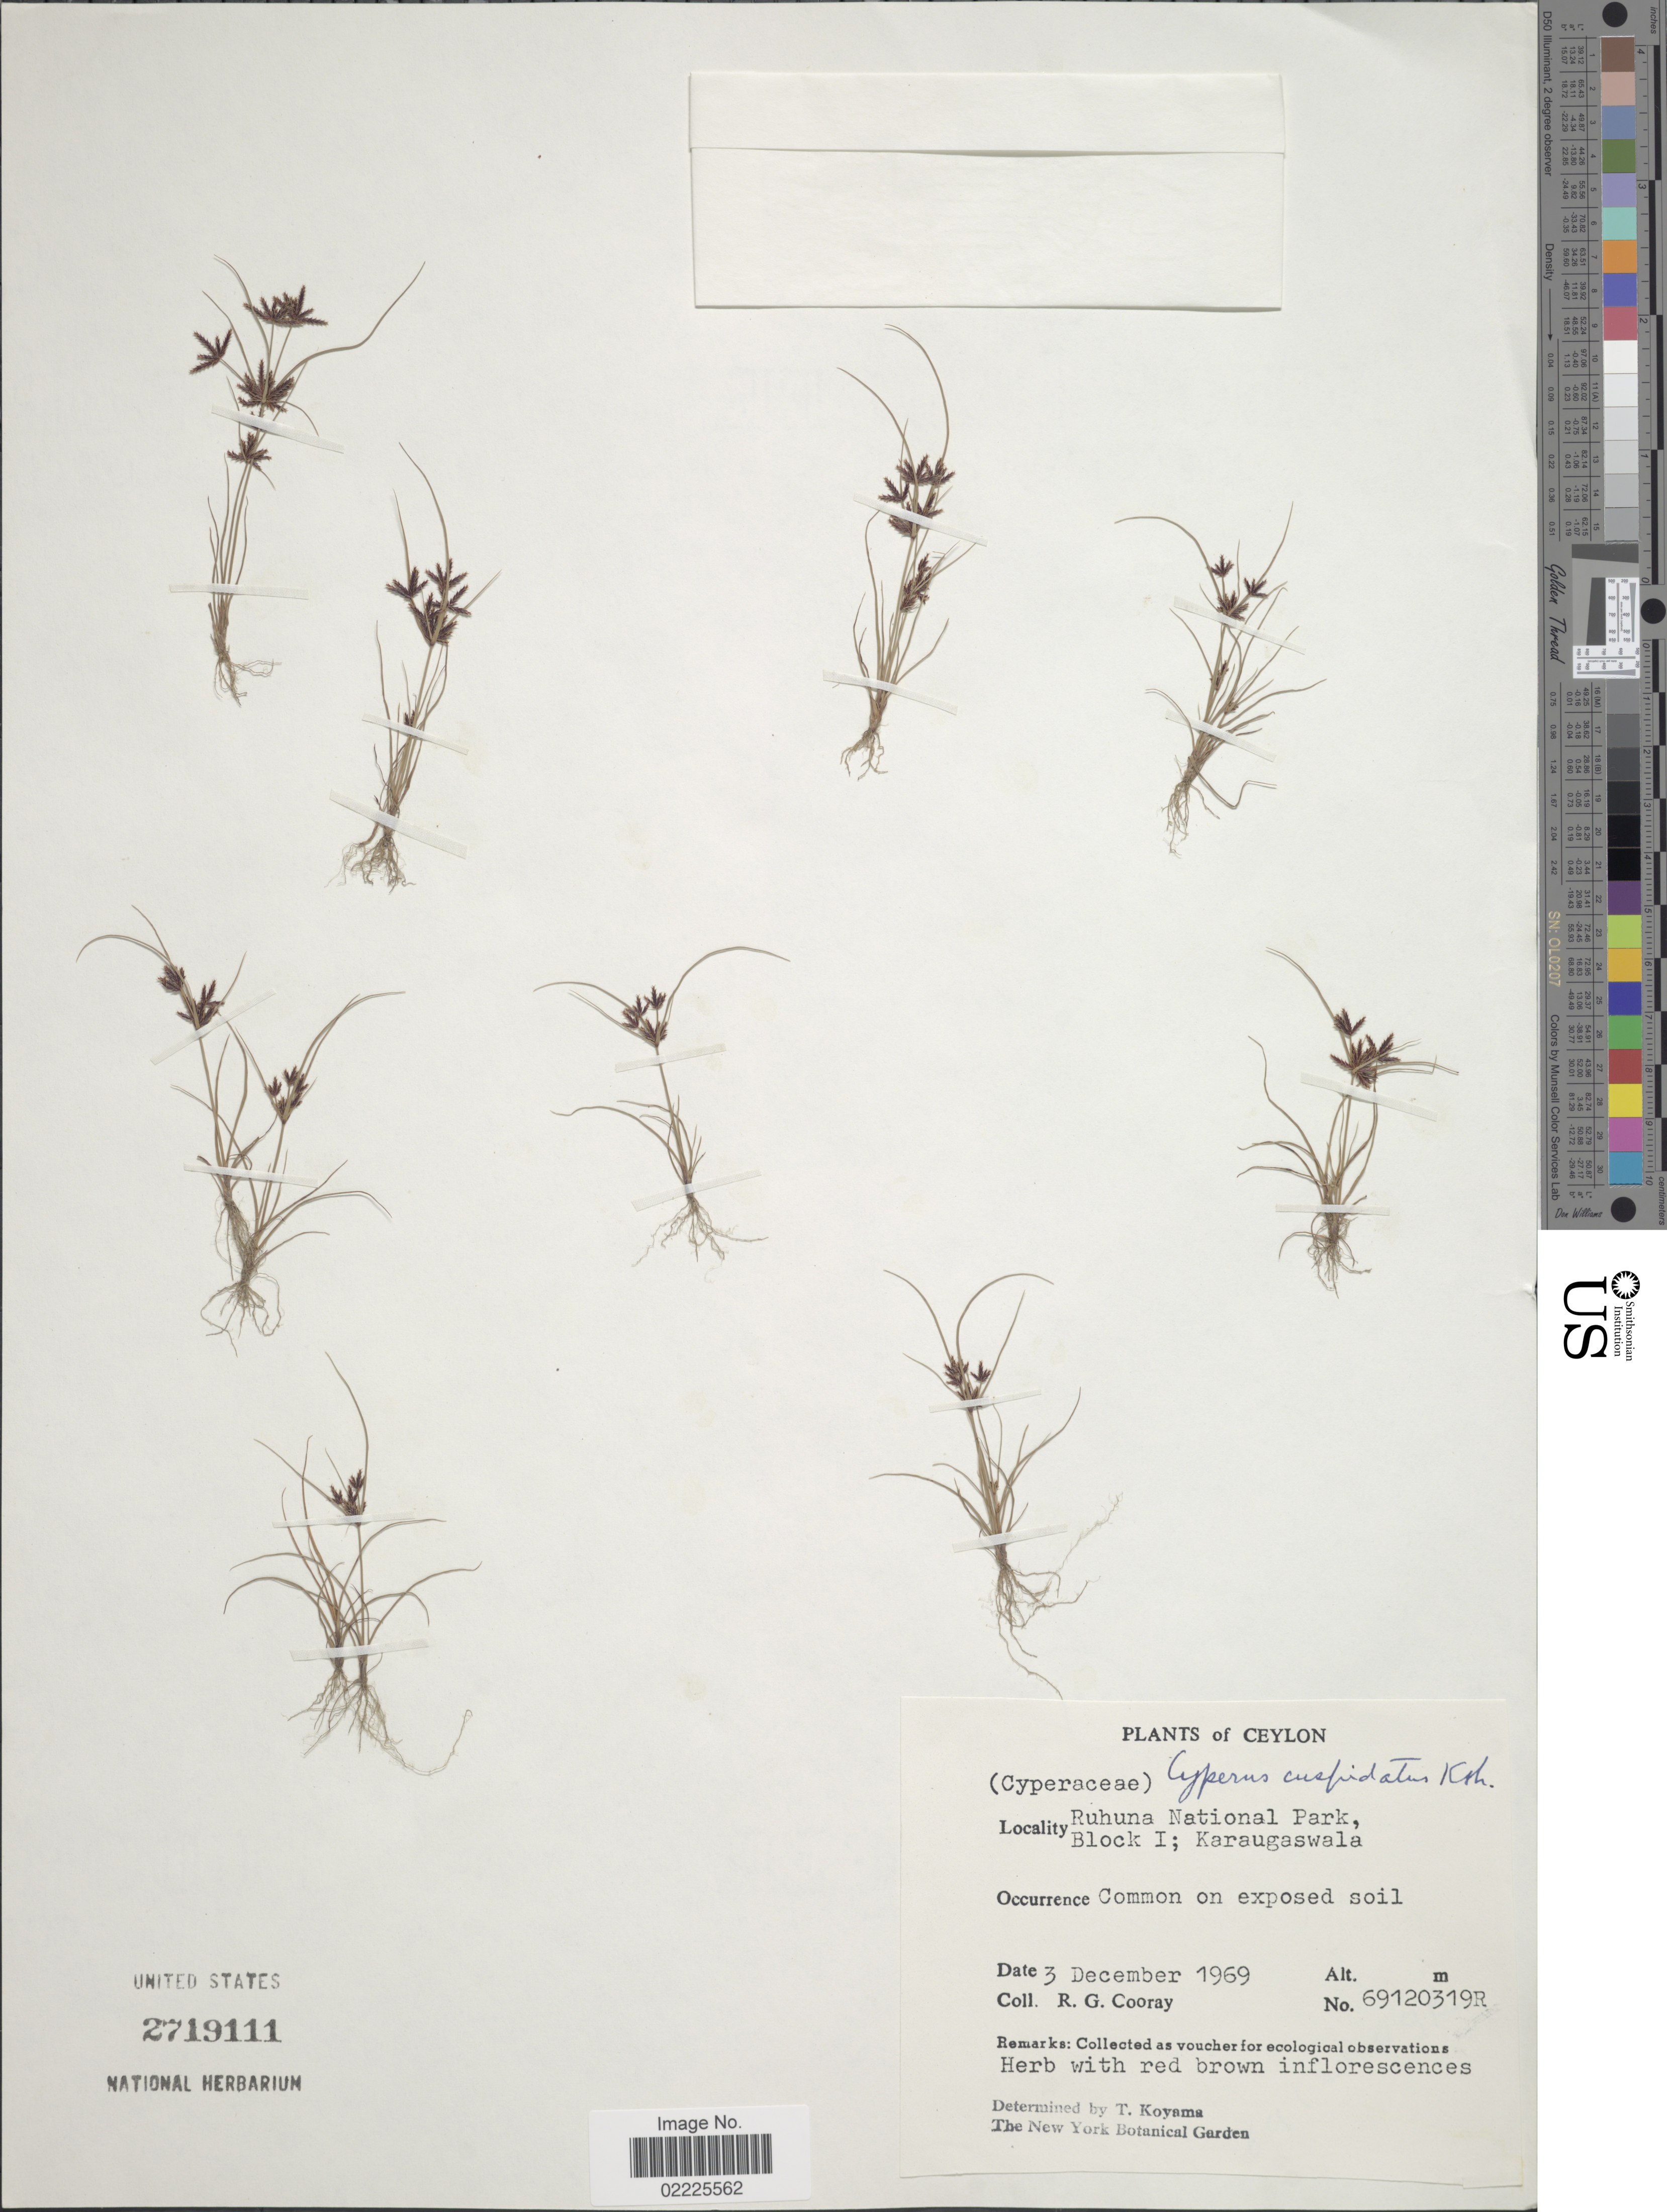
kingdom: Plantae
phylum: Tracheophyta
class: Liliopsida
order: Poales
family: Cyperaceae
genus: Cyperus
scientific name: Cyperus cuspidatus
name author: Kunth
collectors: R. Cooray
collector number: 69120319R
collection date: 1969-12-03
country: Sri Lanka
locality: Ceylon, Ruhuna National Park, Block I; Karaugaswala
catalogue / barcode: US 2719111